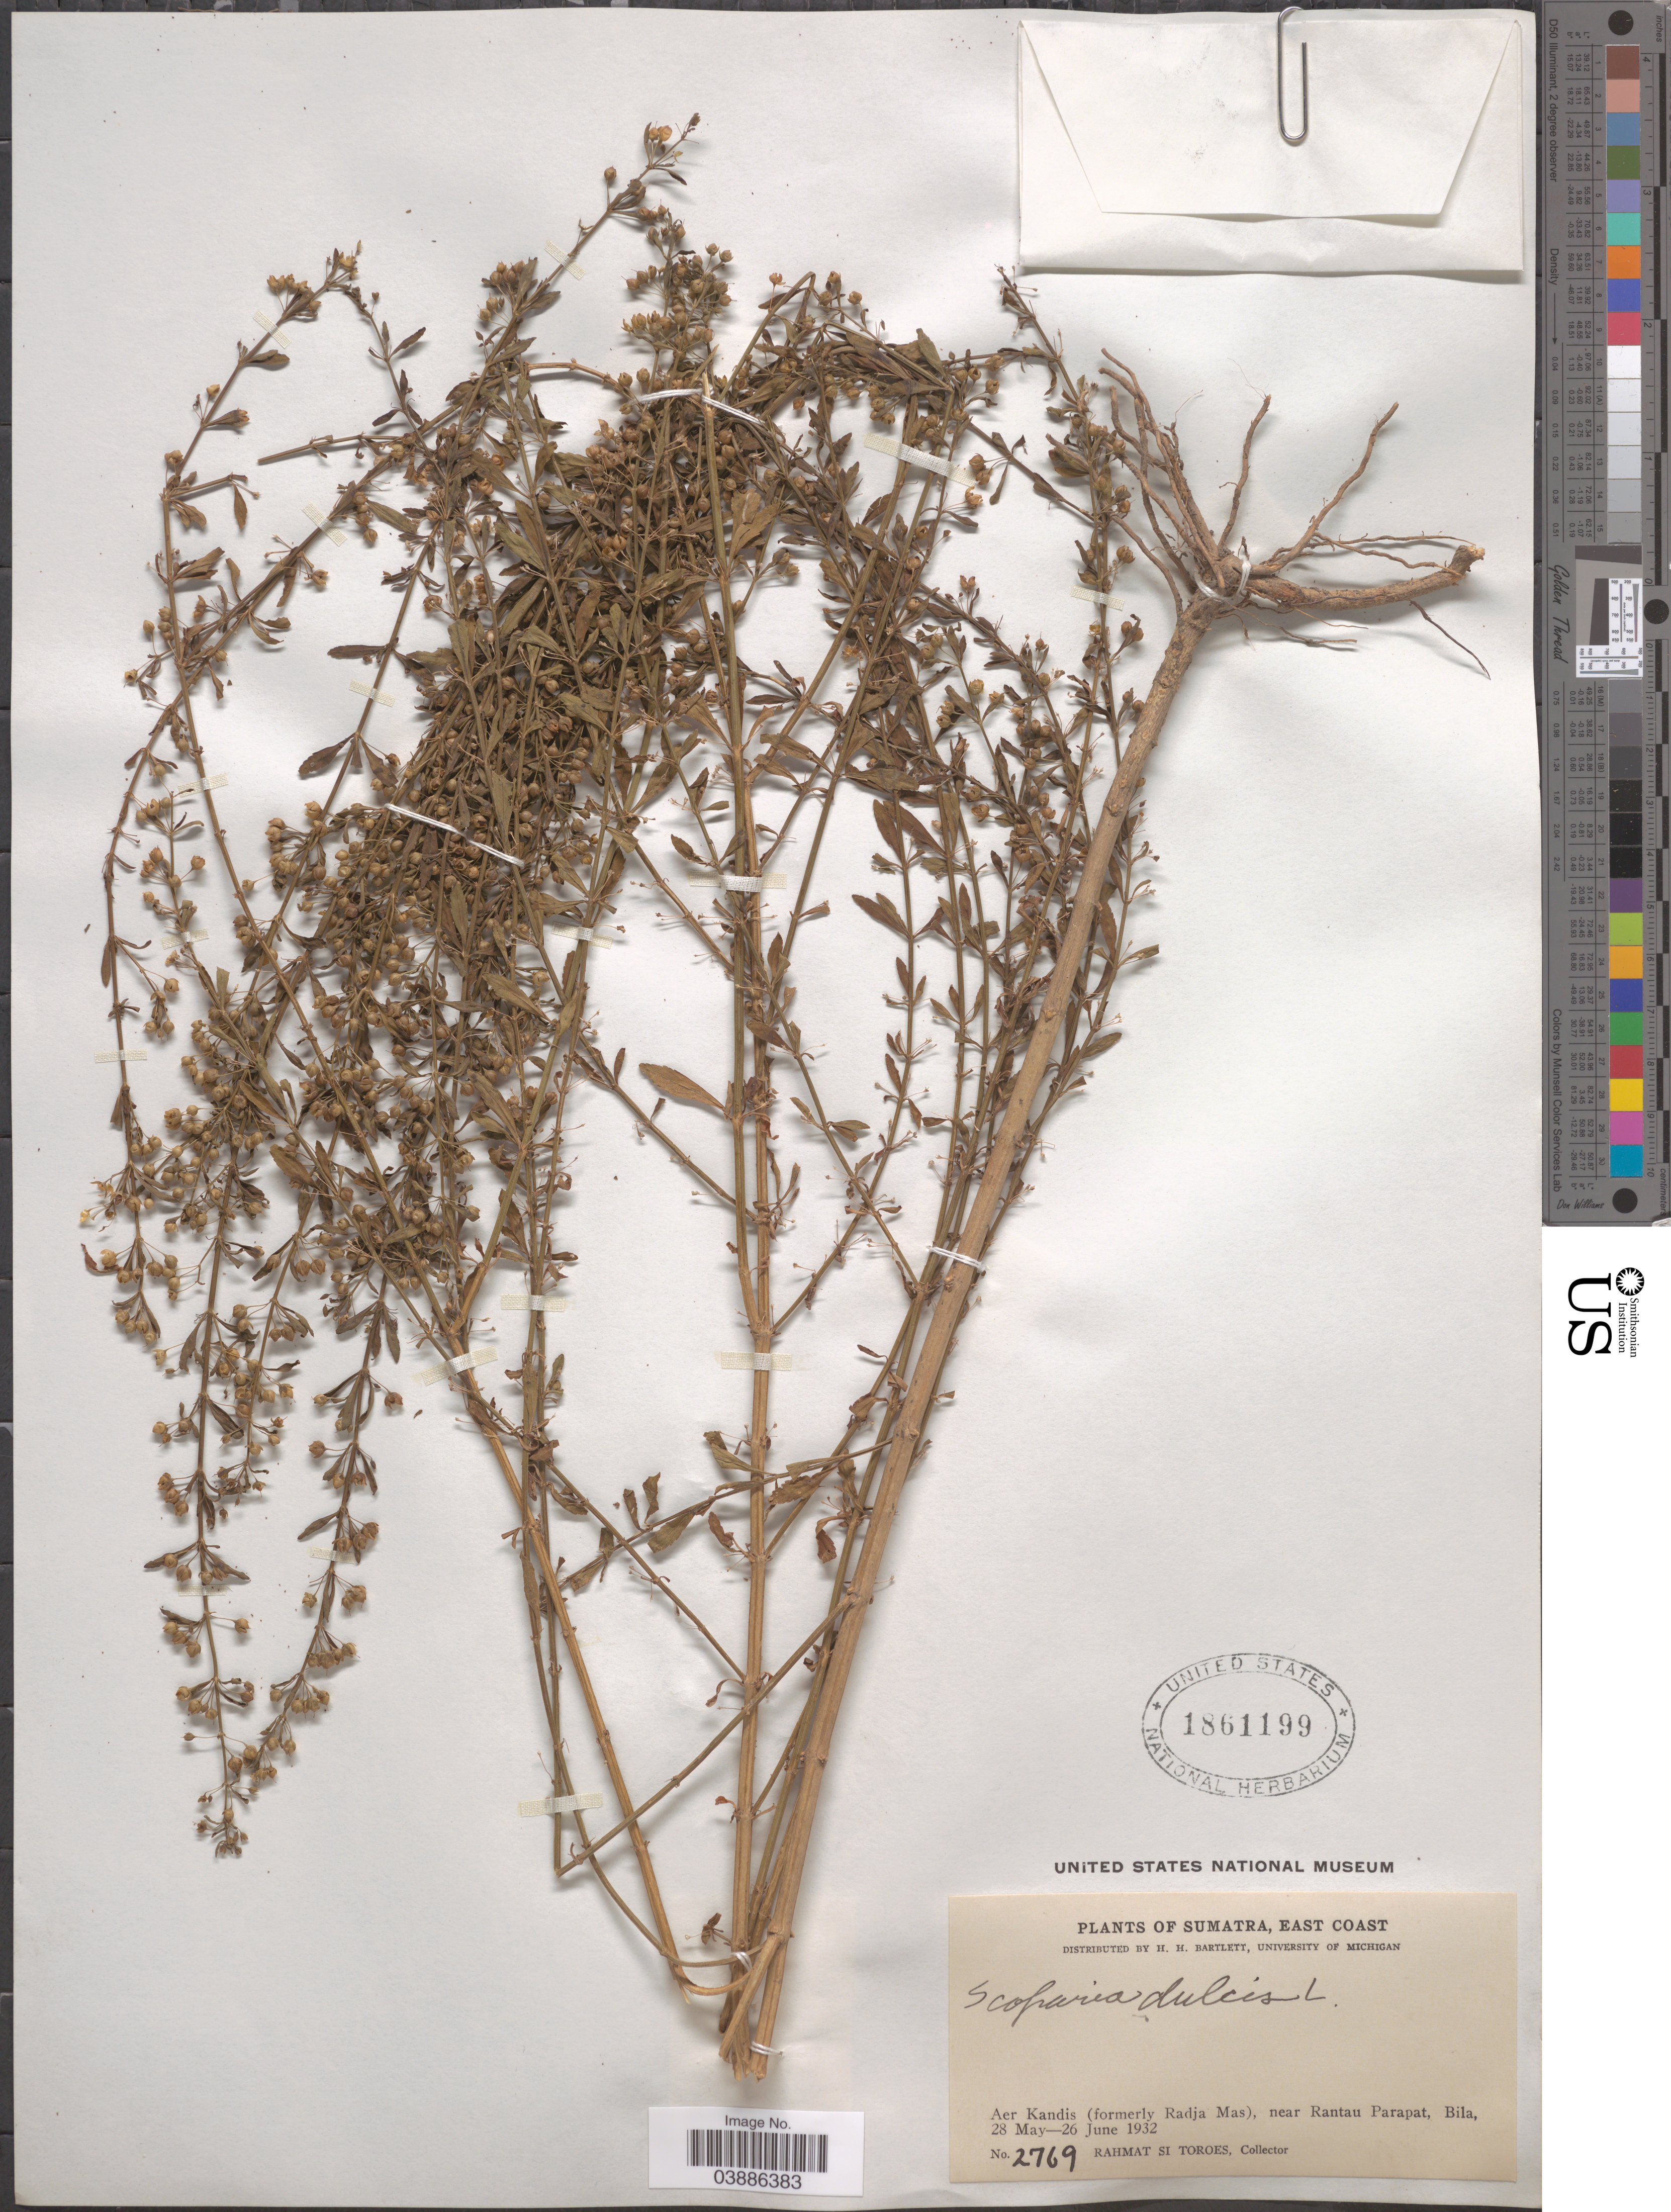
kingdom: Plantae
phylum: Tracheophyta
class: Magnoliopsida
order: Lamiales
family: Plantaginaceae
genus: Scoparia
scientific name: Scoparia dulcis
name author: L.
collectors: Rahmat Si Boeea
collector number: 2769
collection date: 1932-05-28/1932-06-26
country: Indonesia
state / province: Sumatra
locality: East Coast. Aer Kandis (formerly Radja Mas), near Rantau Parapat, Bila.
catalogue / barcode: US 1861199